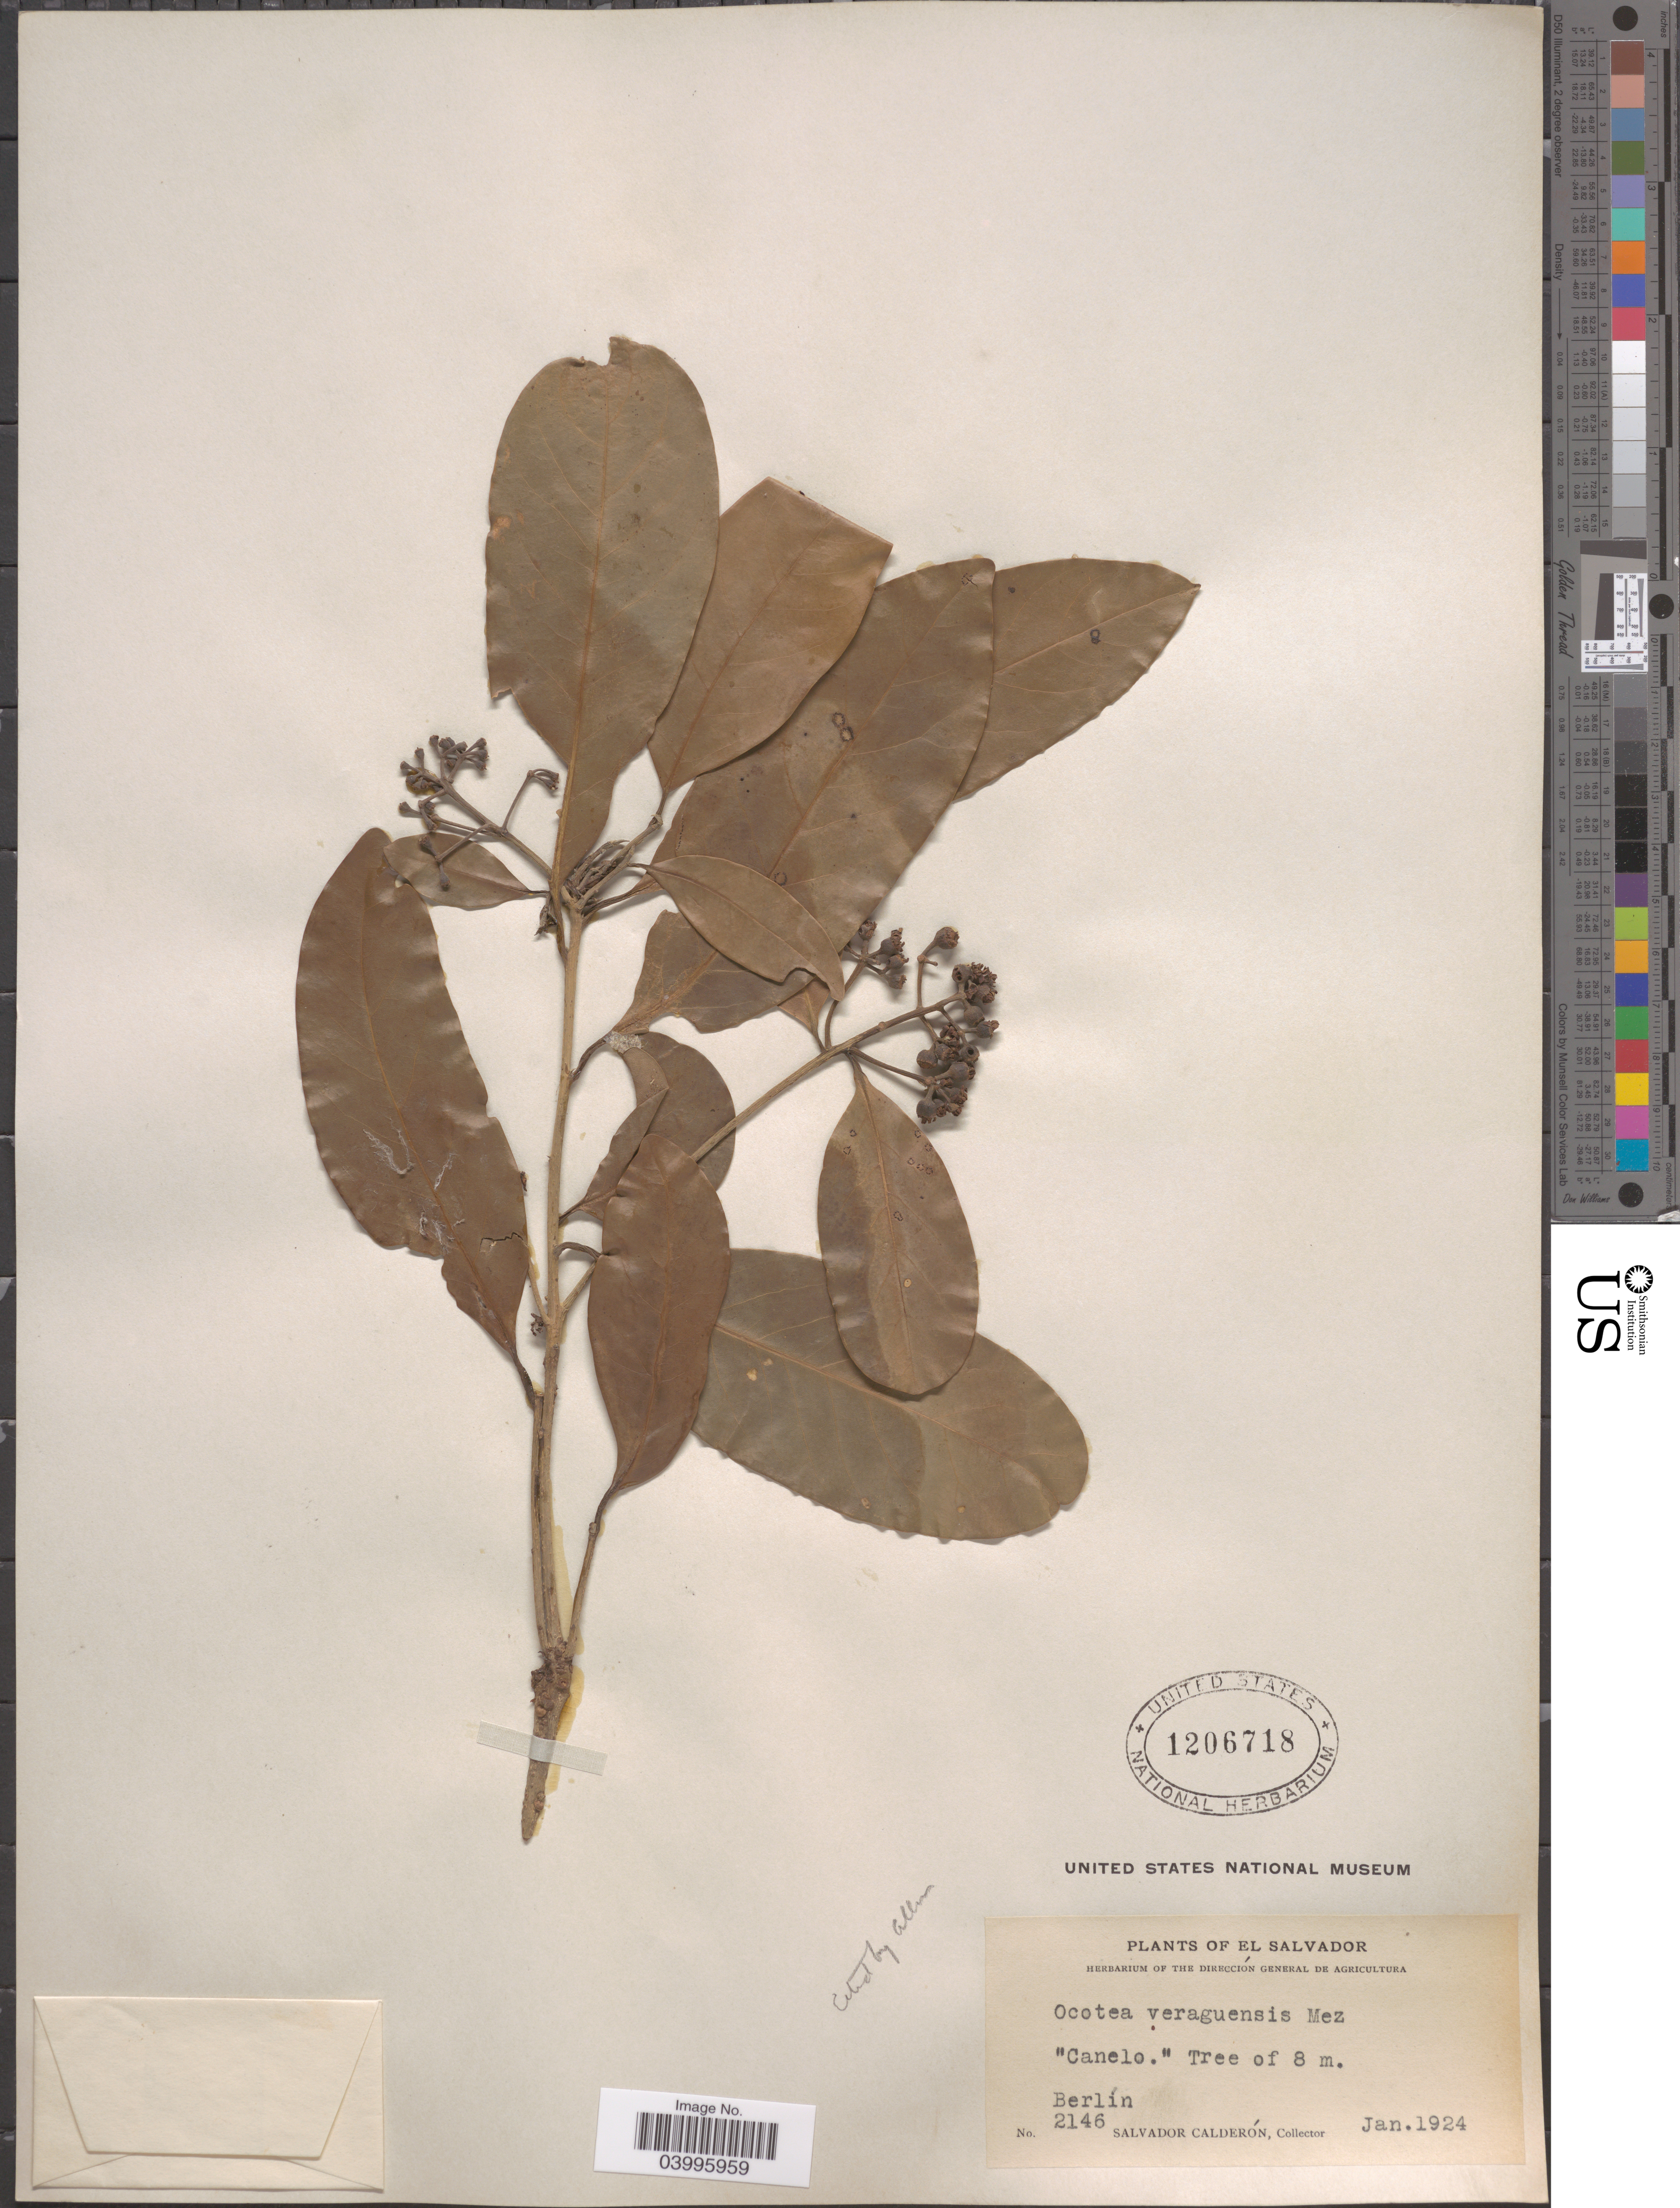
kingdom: Plantae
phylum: Tracheophyta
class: Magnoliopsida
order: Laurales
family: Lauraceae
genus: Ocotea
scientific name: Ocotea veraguensis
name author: (Meisn.) Mez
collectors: S. Calderón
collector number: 2146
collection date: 1924-01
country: El Salvador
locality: Berlín.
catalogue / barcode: US 1206718